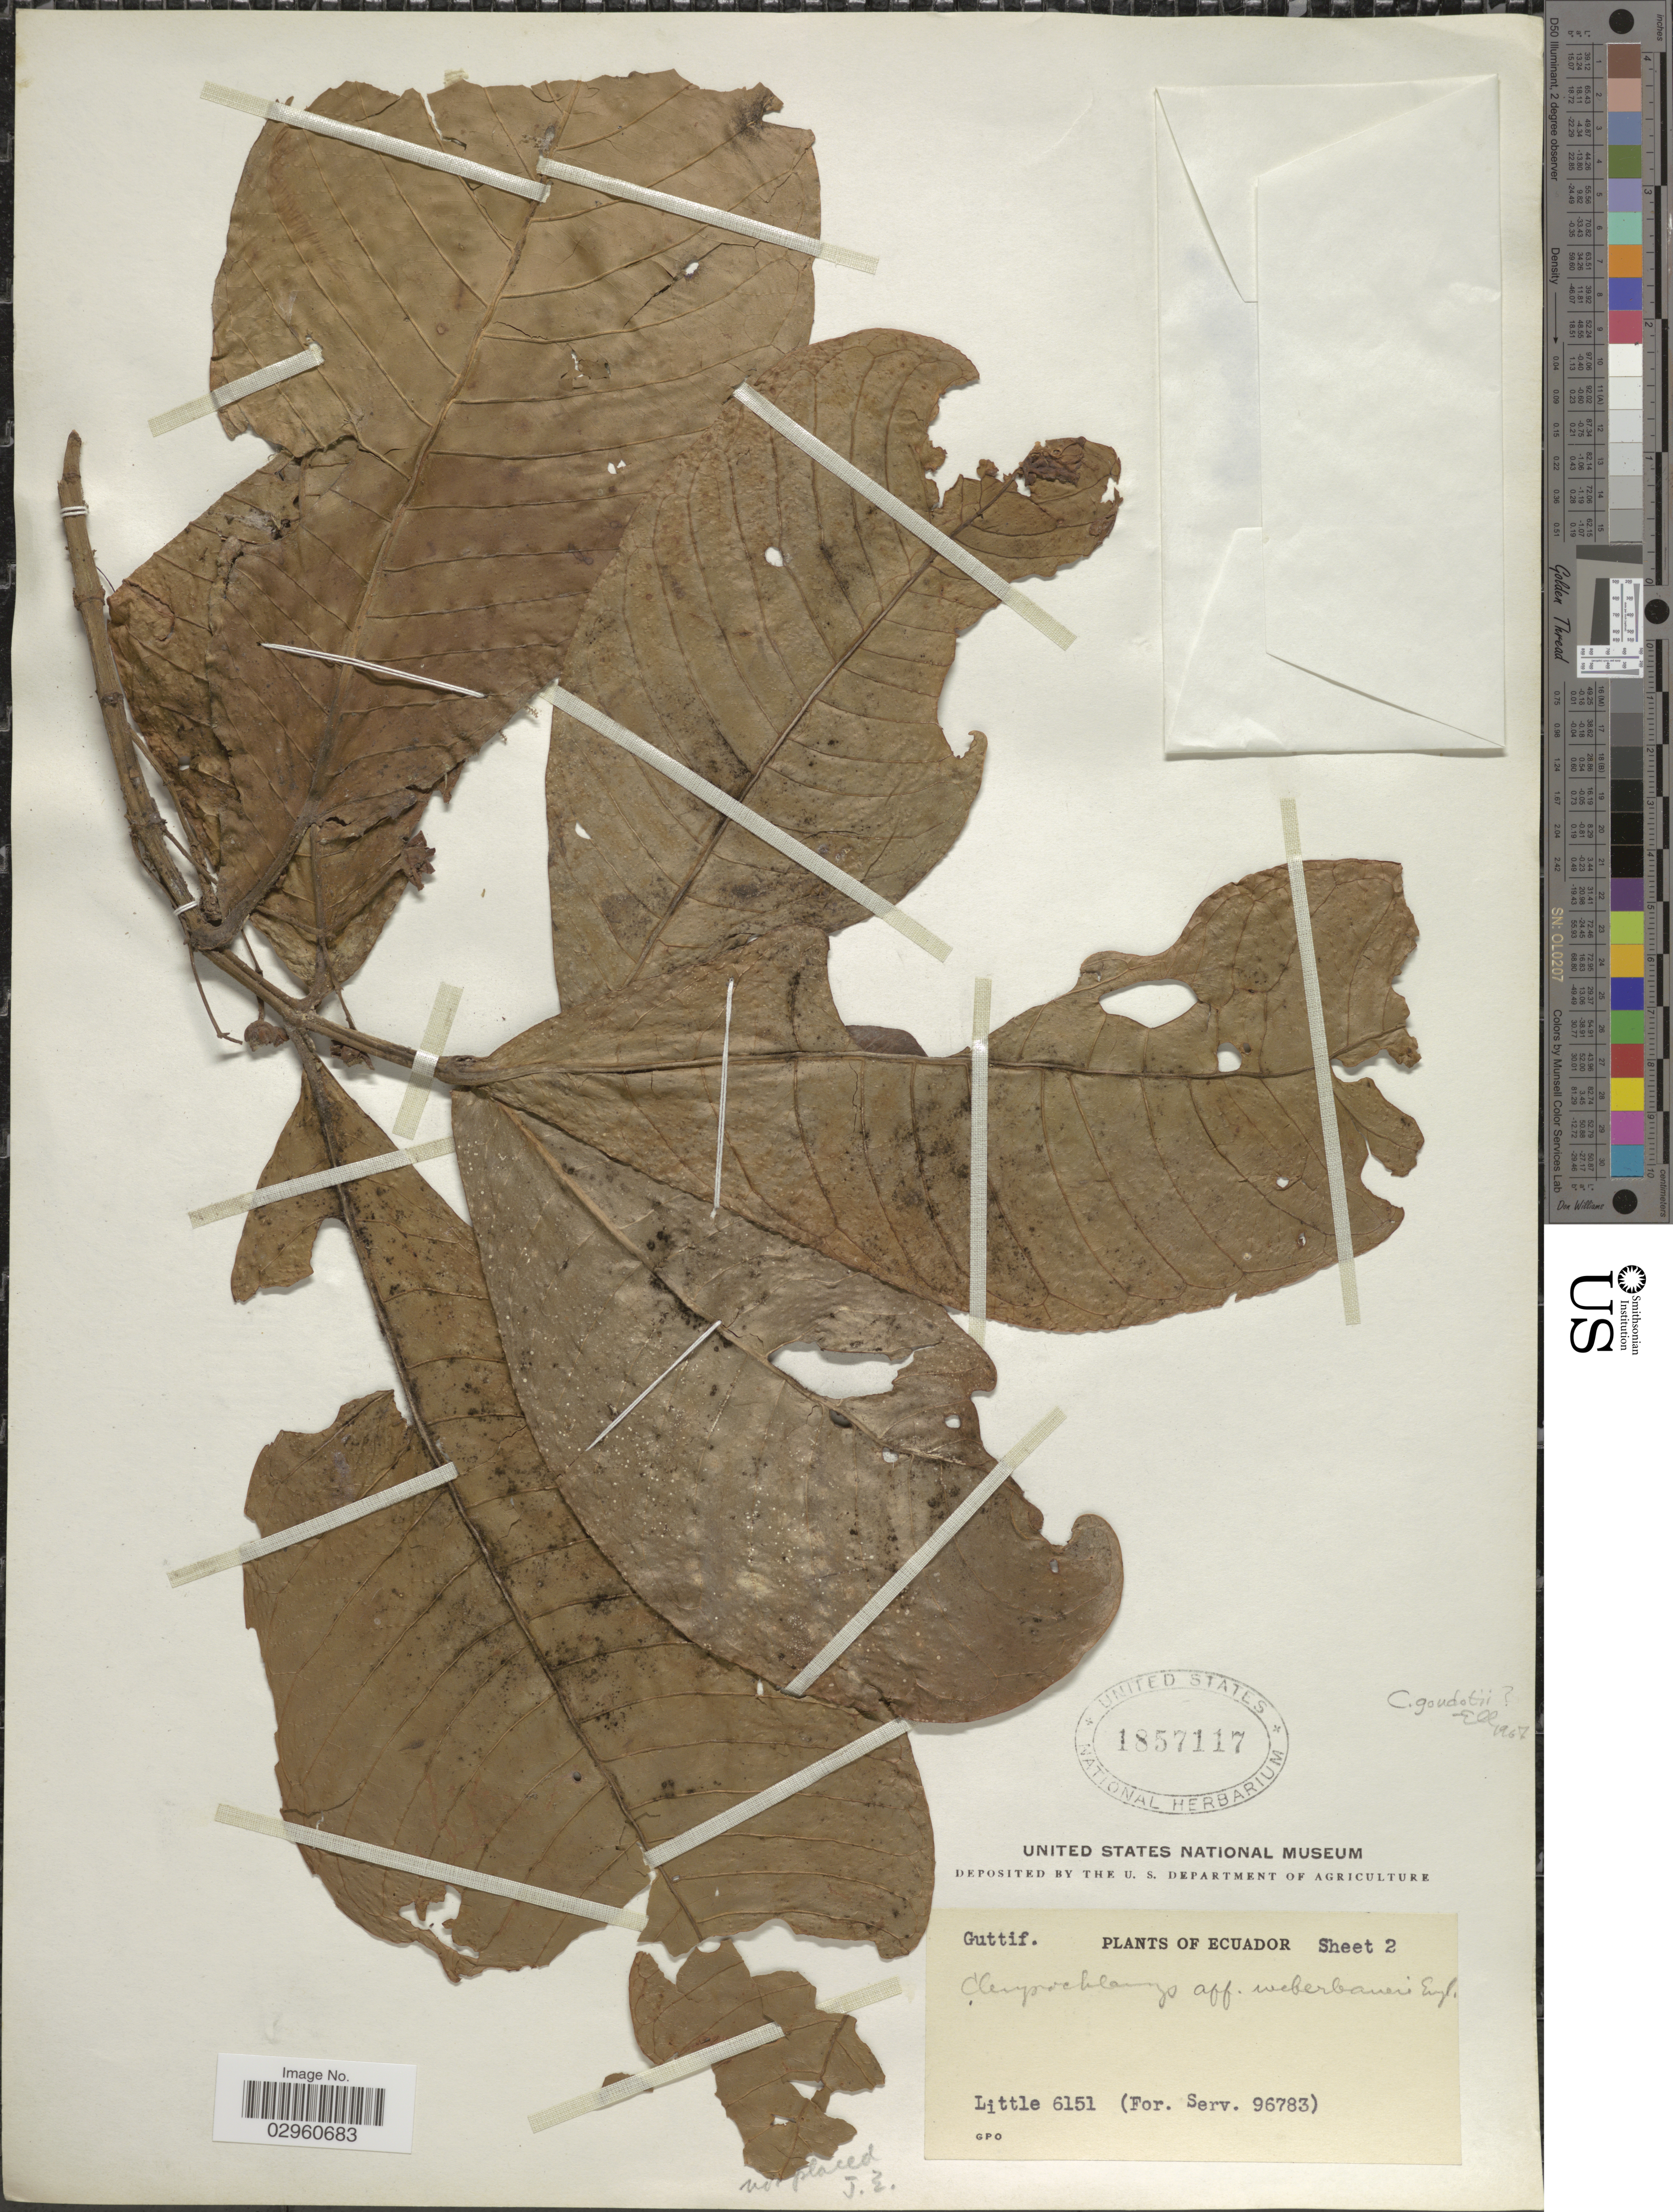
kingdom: Plantae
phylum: Tracheophyta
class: Magnoliopsida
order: Malpighiales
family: Clusiaceae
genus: Chrysochlamys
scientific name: Chrysochlamys weberbaueri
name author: Engl.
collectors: Little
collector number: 6151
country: Ecuador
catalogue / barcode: US 1857117